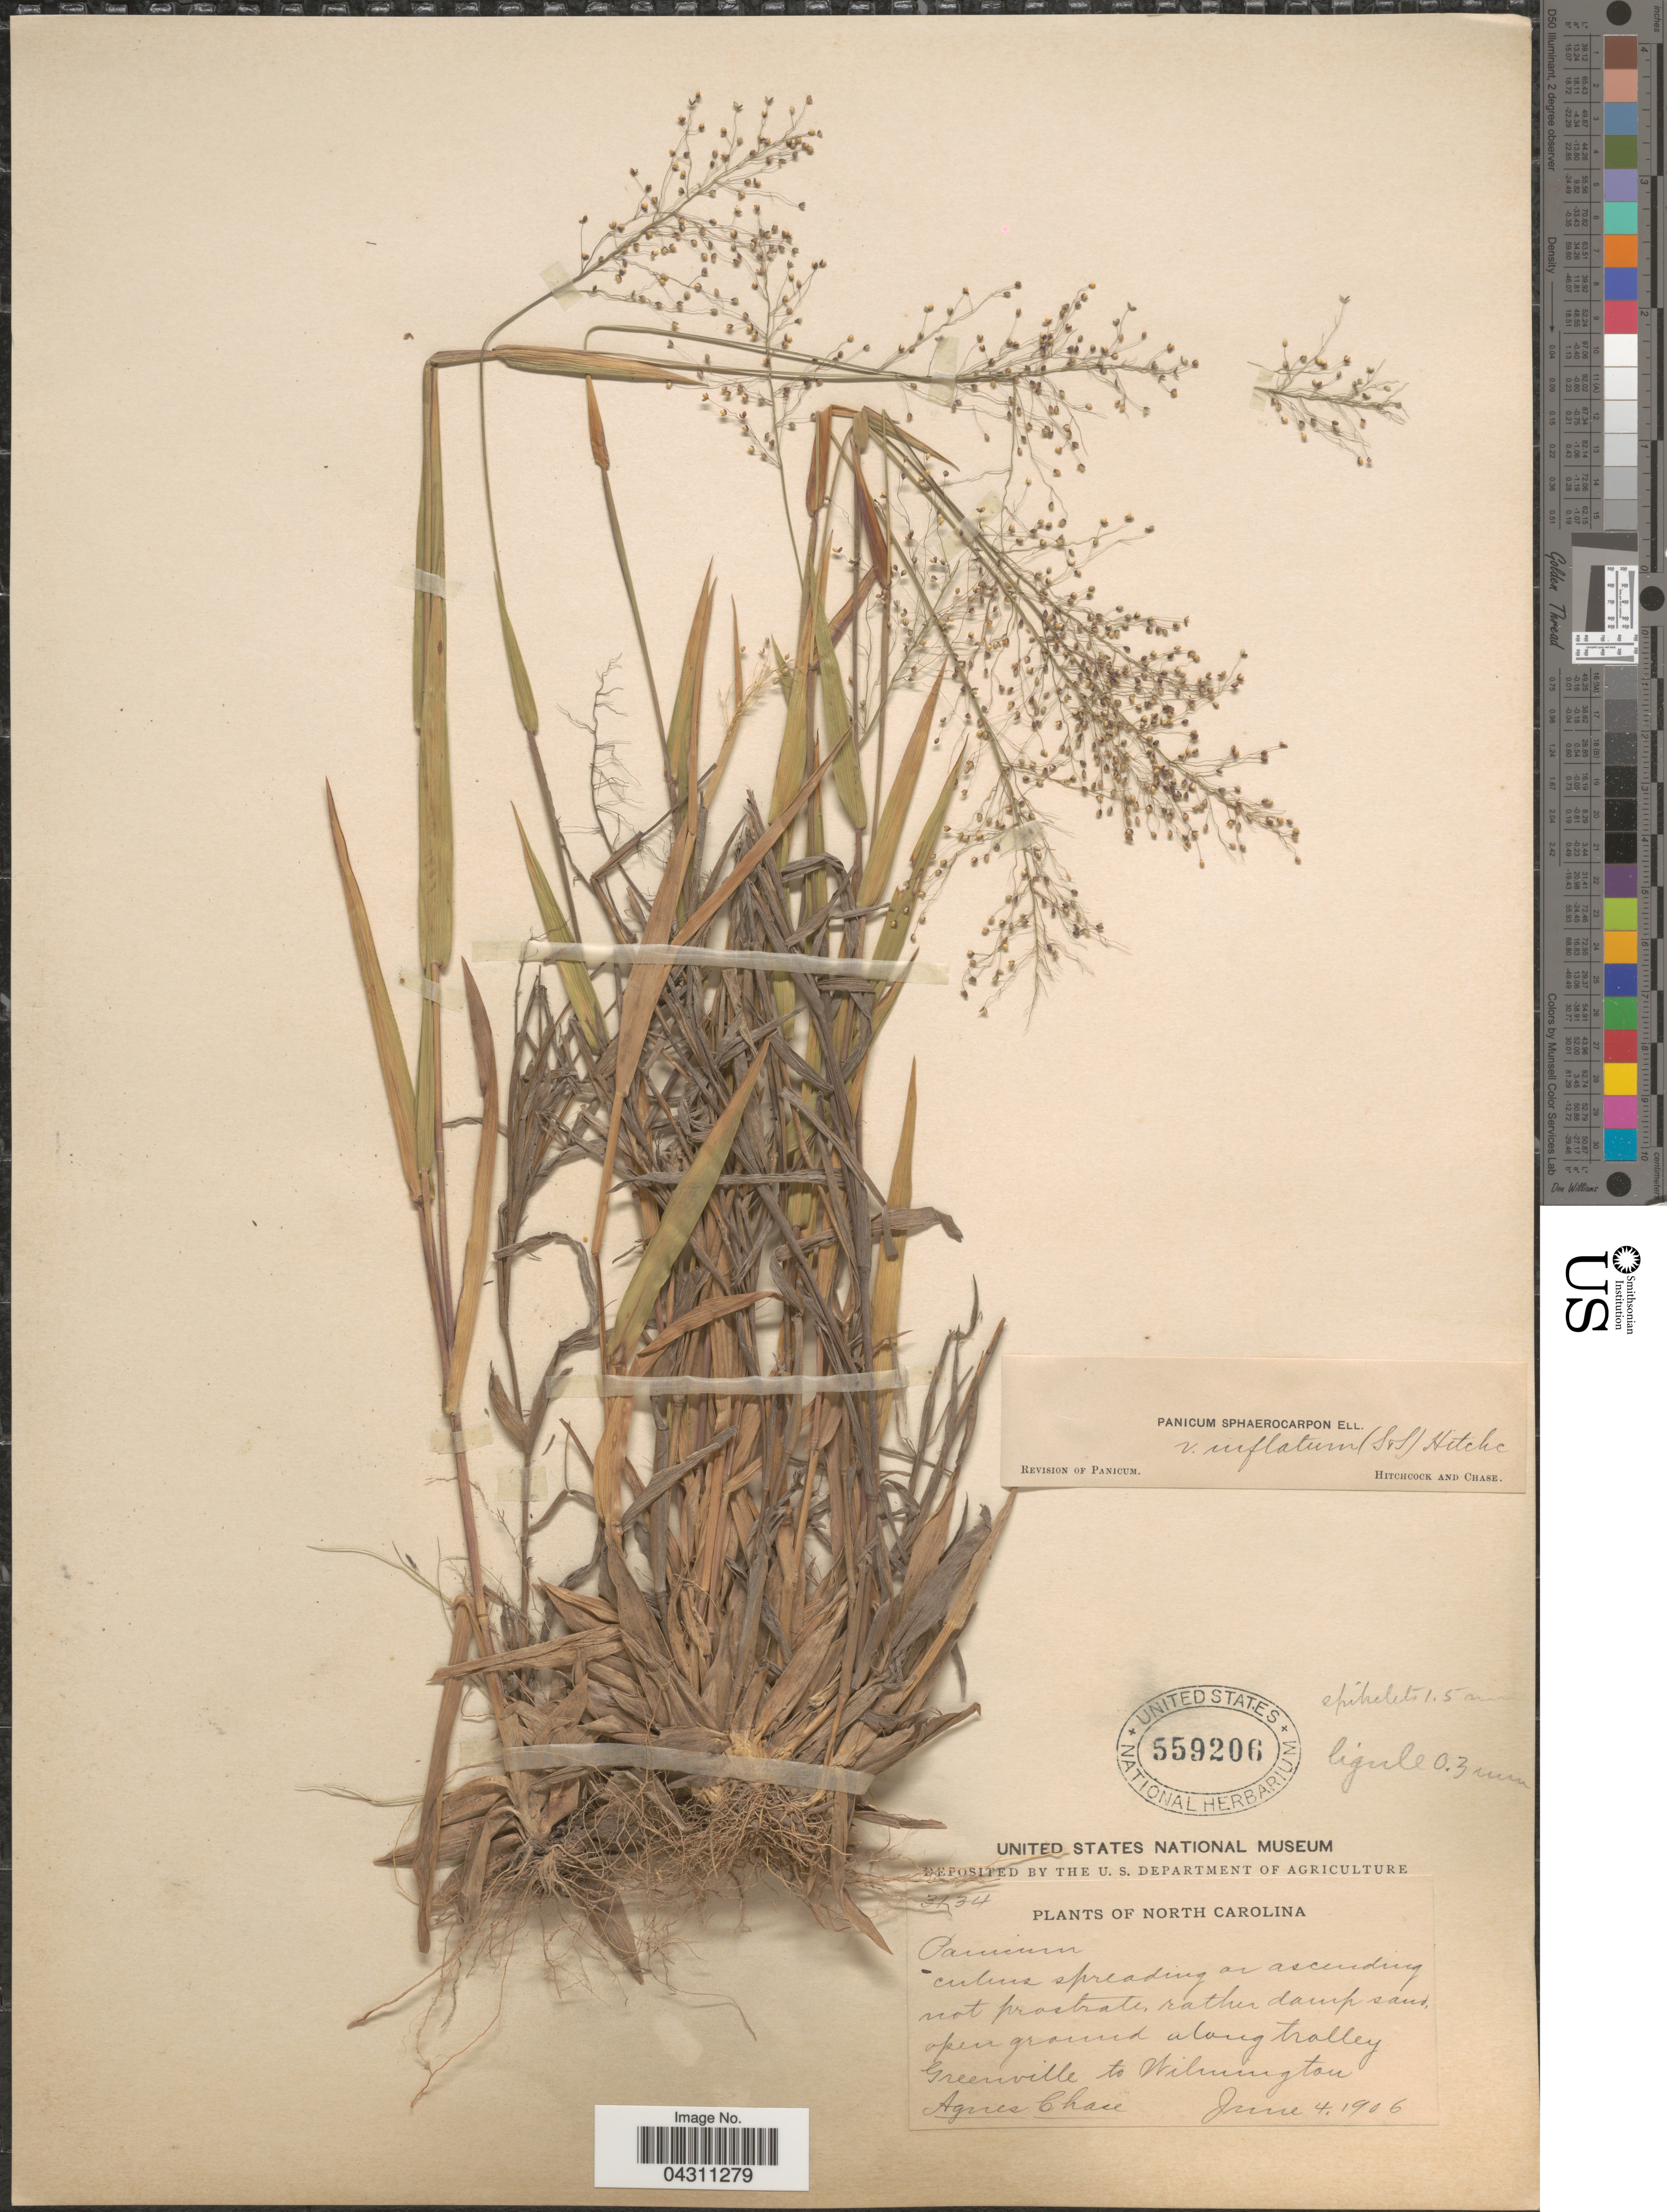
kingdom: Plantae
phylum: Tracheophyta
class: Liliopsida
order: Poales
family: Poaceae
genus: Dichanthelium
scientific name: Dichanthelium sphaerocarpon var. sphaerocarpon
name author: (Elliott) Gould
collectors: A. Chase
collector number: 3134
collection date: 1906-06-04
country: United States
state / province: North Carolina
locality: Open ground along tralley Greenville to Wilmington.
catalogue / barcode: US 559206